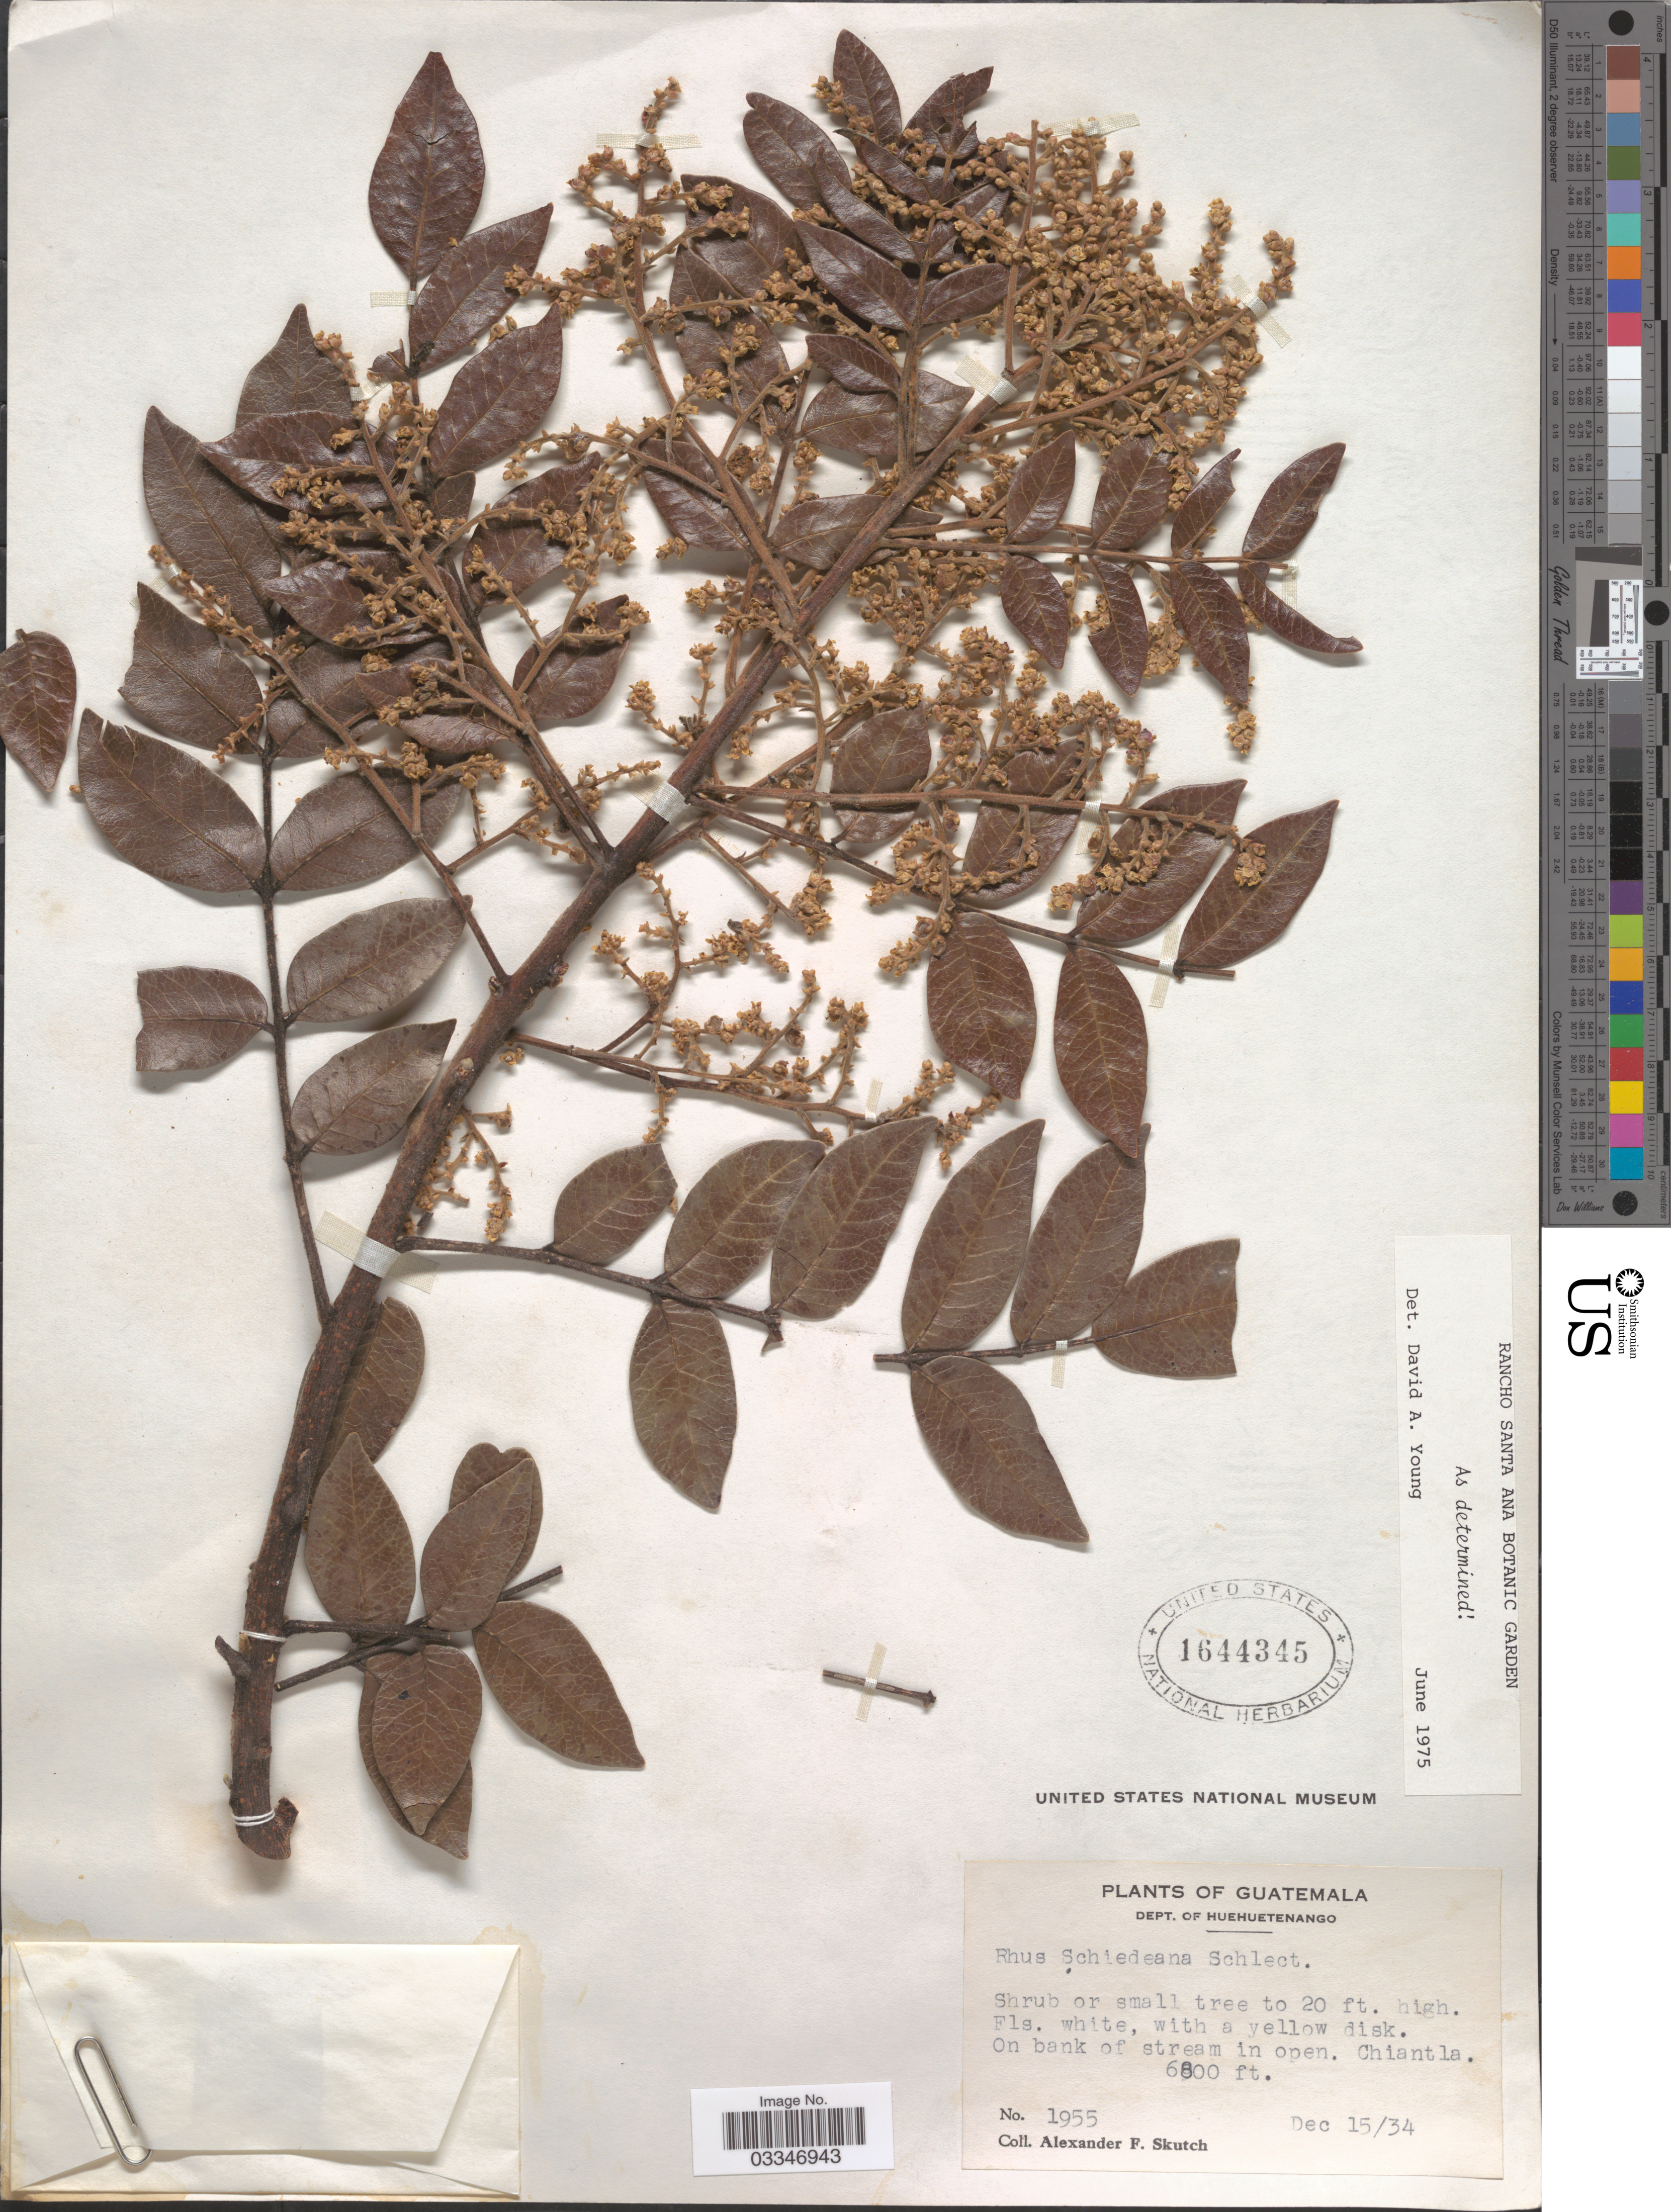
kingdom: Plantae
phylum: Tracheophyta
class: Magnoliopsida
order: Sapindales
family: Anacardiaceae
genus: Rhus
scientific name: Rhus schiedeana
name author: Schltdl.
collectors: A. F. Skutch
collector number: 1955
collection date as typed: Transcribed d/m/y: 15/12/34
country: Guatemala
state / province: Huehuetenango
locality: Dept. of Huehuetenango, Chiantla.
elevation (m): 2073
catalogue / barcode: US 1644345